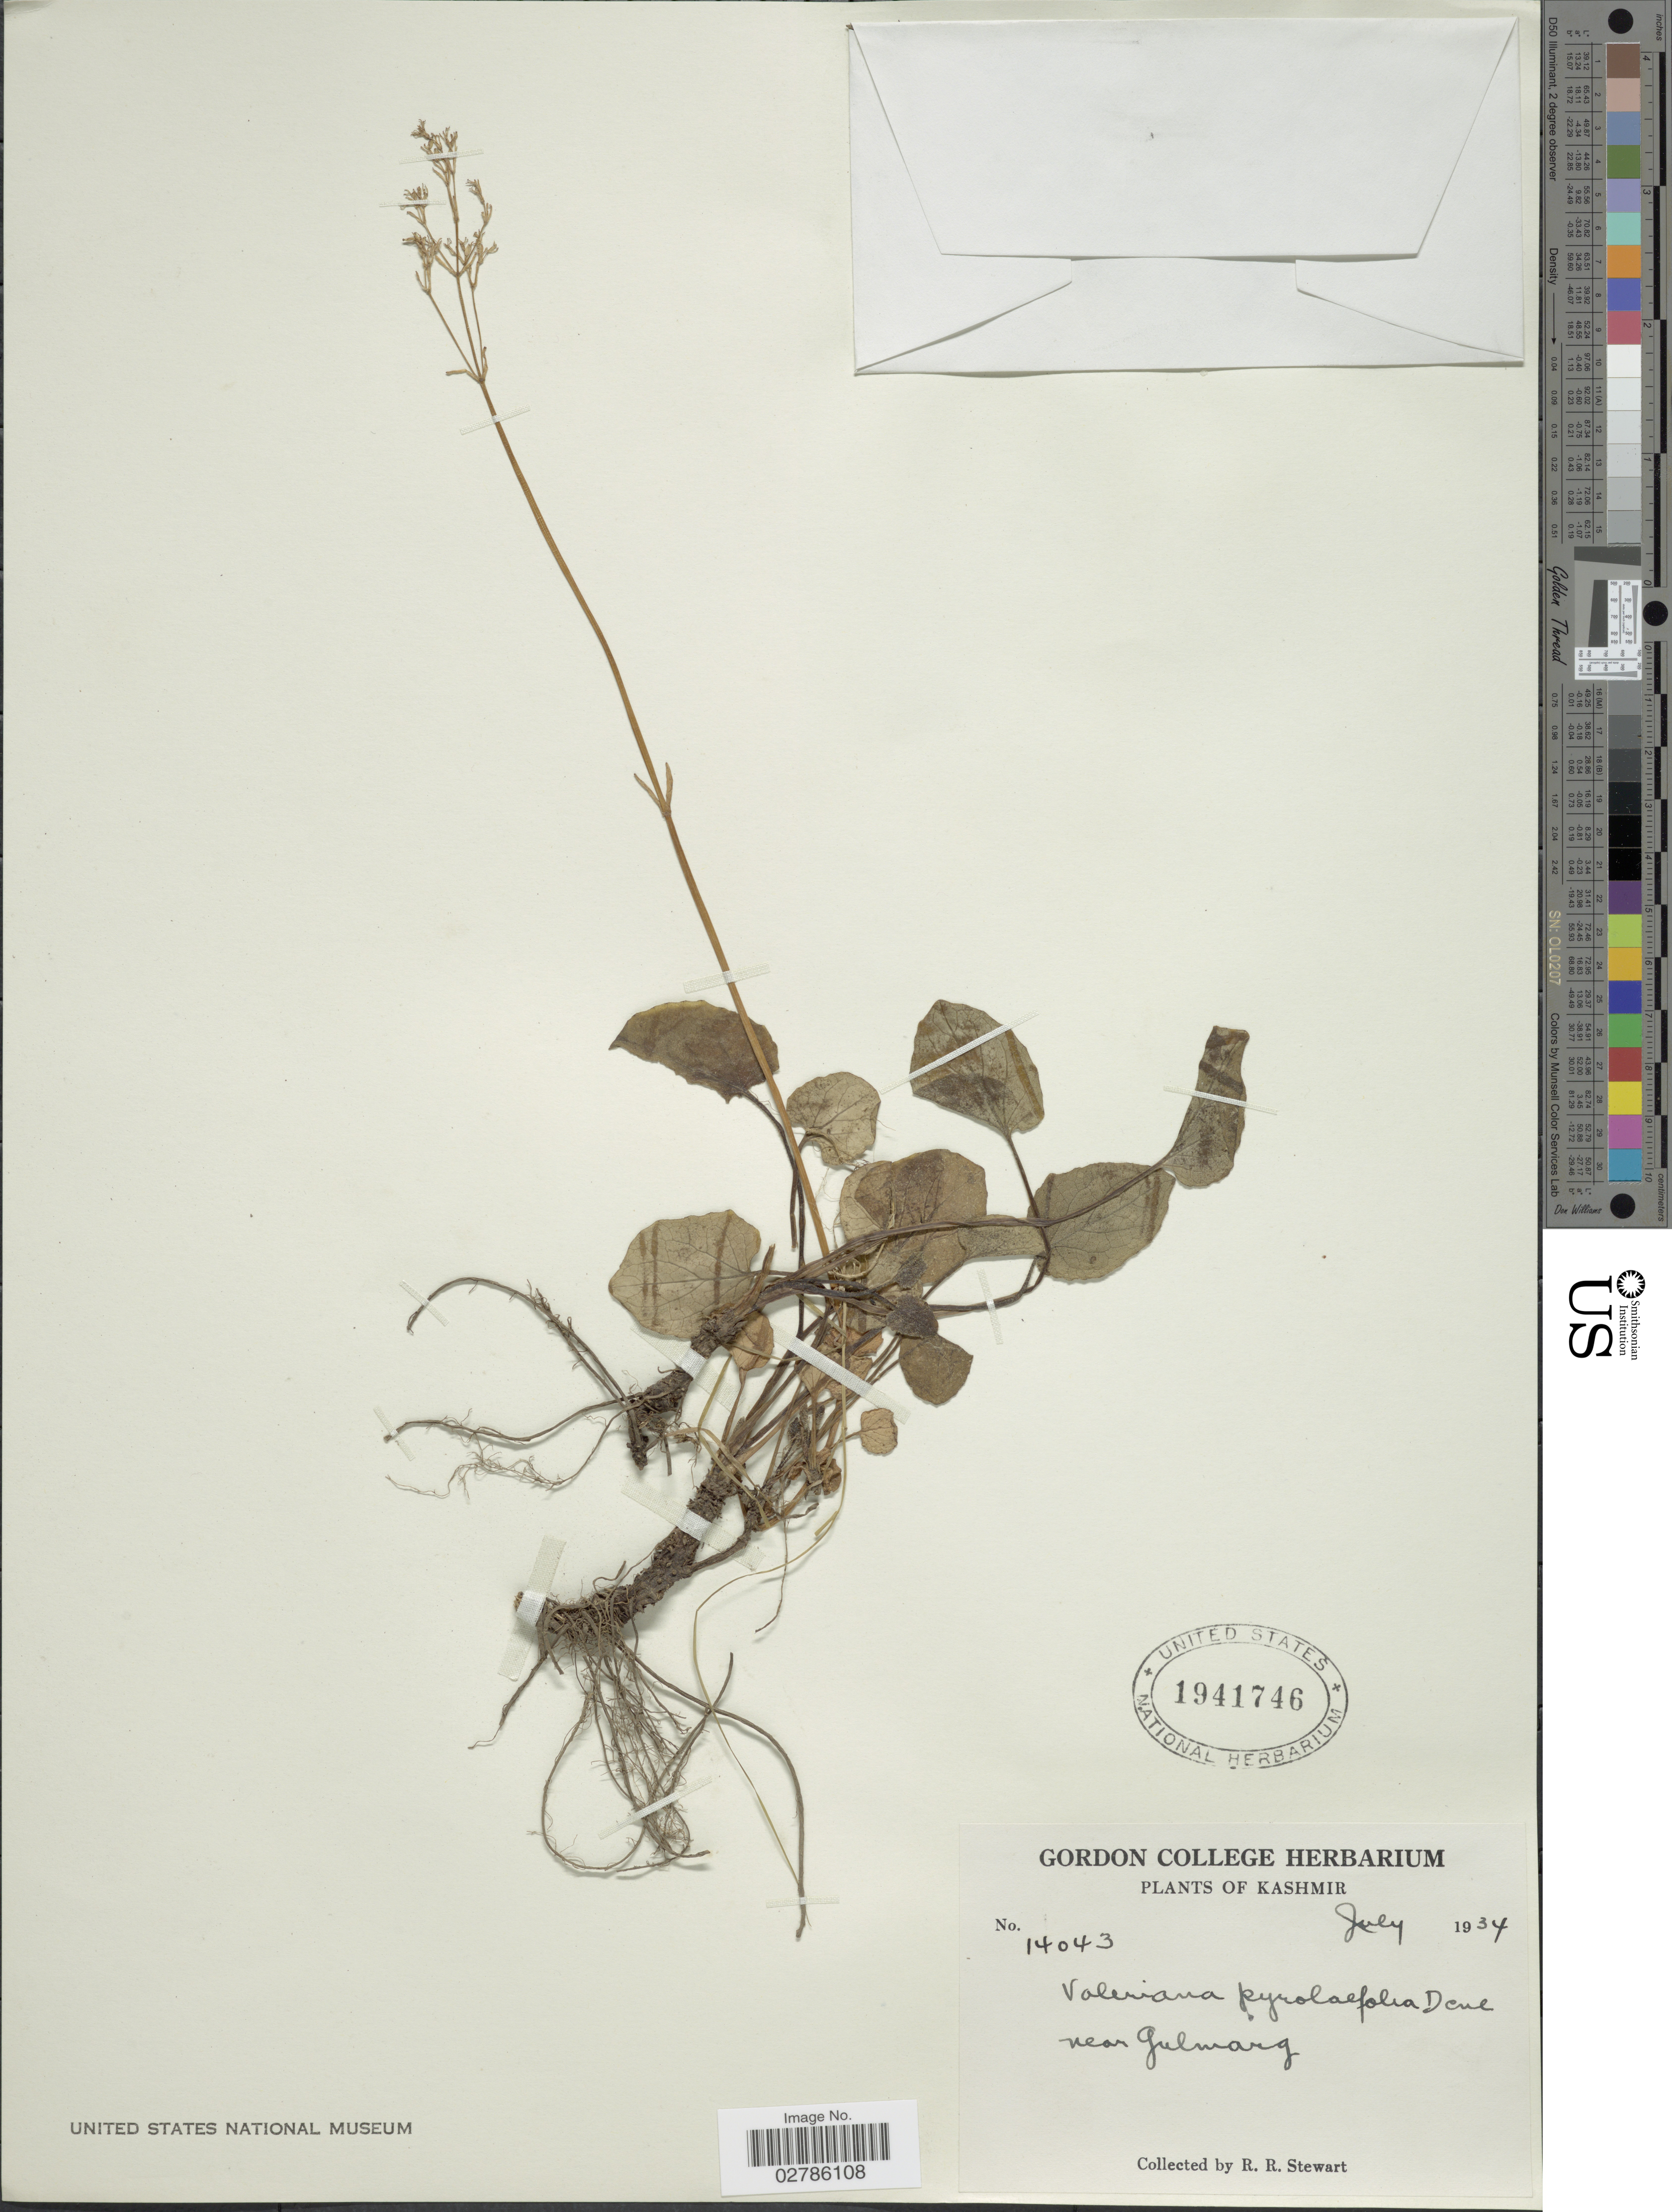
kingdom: Plantae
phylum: Tracheophyta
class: Magnoliopsida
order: Dipsacales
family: Caprifoliaceae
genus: Valeriana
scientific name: Valeriana pyrolifolia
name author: Decne.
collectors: R. R. Stewart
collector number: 14043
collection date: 1934-07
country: India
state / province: Jammu and Kashmir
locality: Kashmir, near Gulmarg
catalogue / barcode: US 1941746